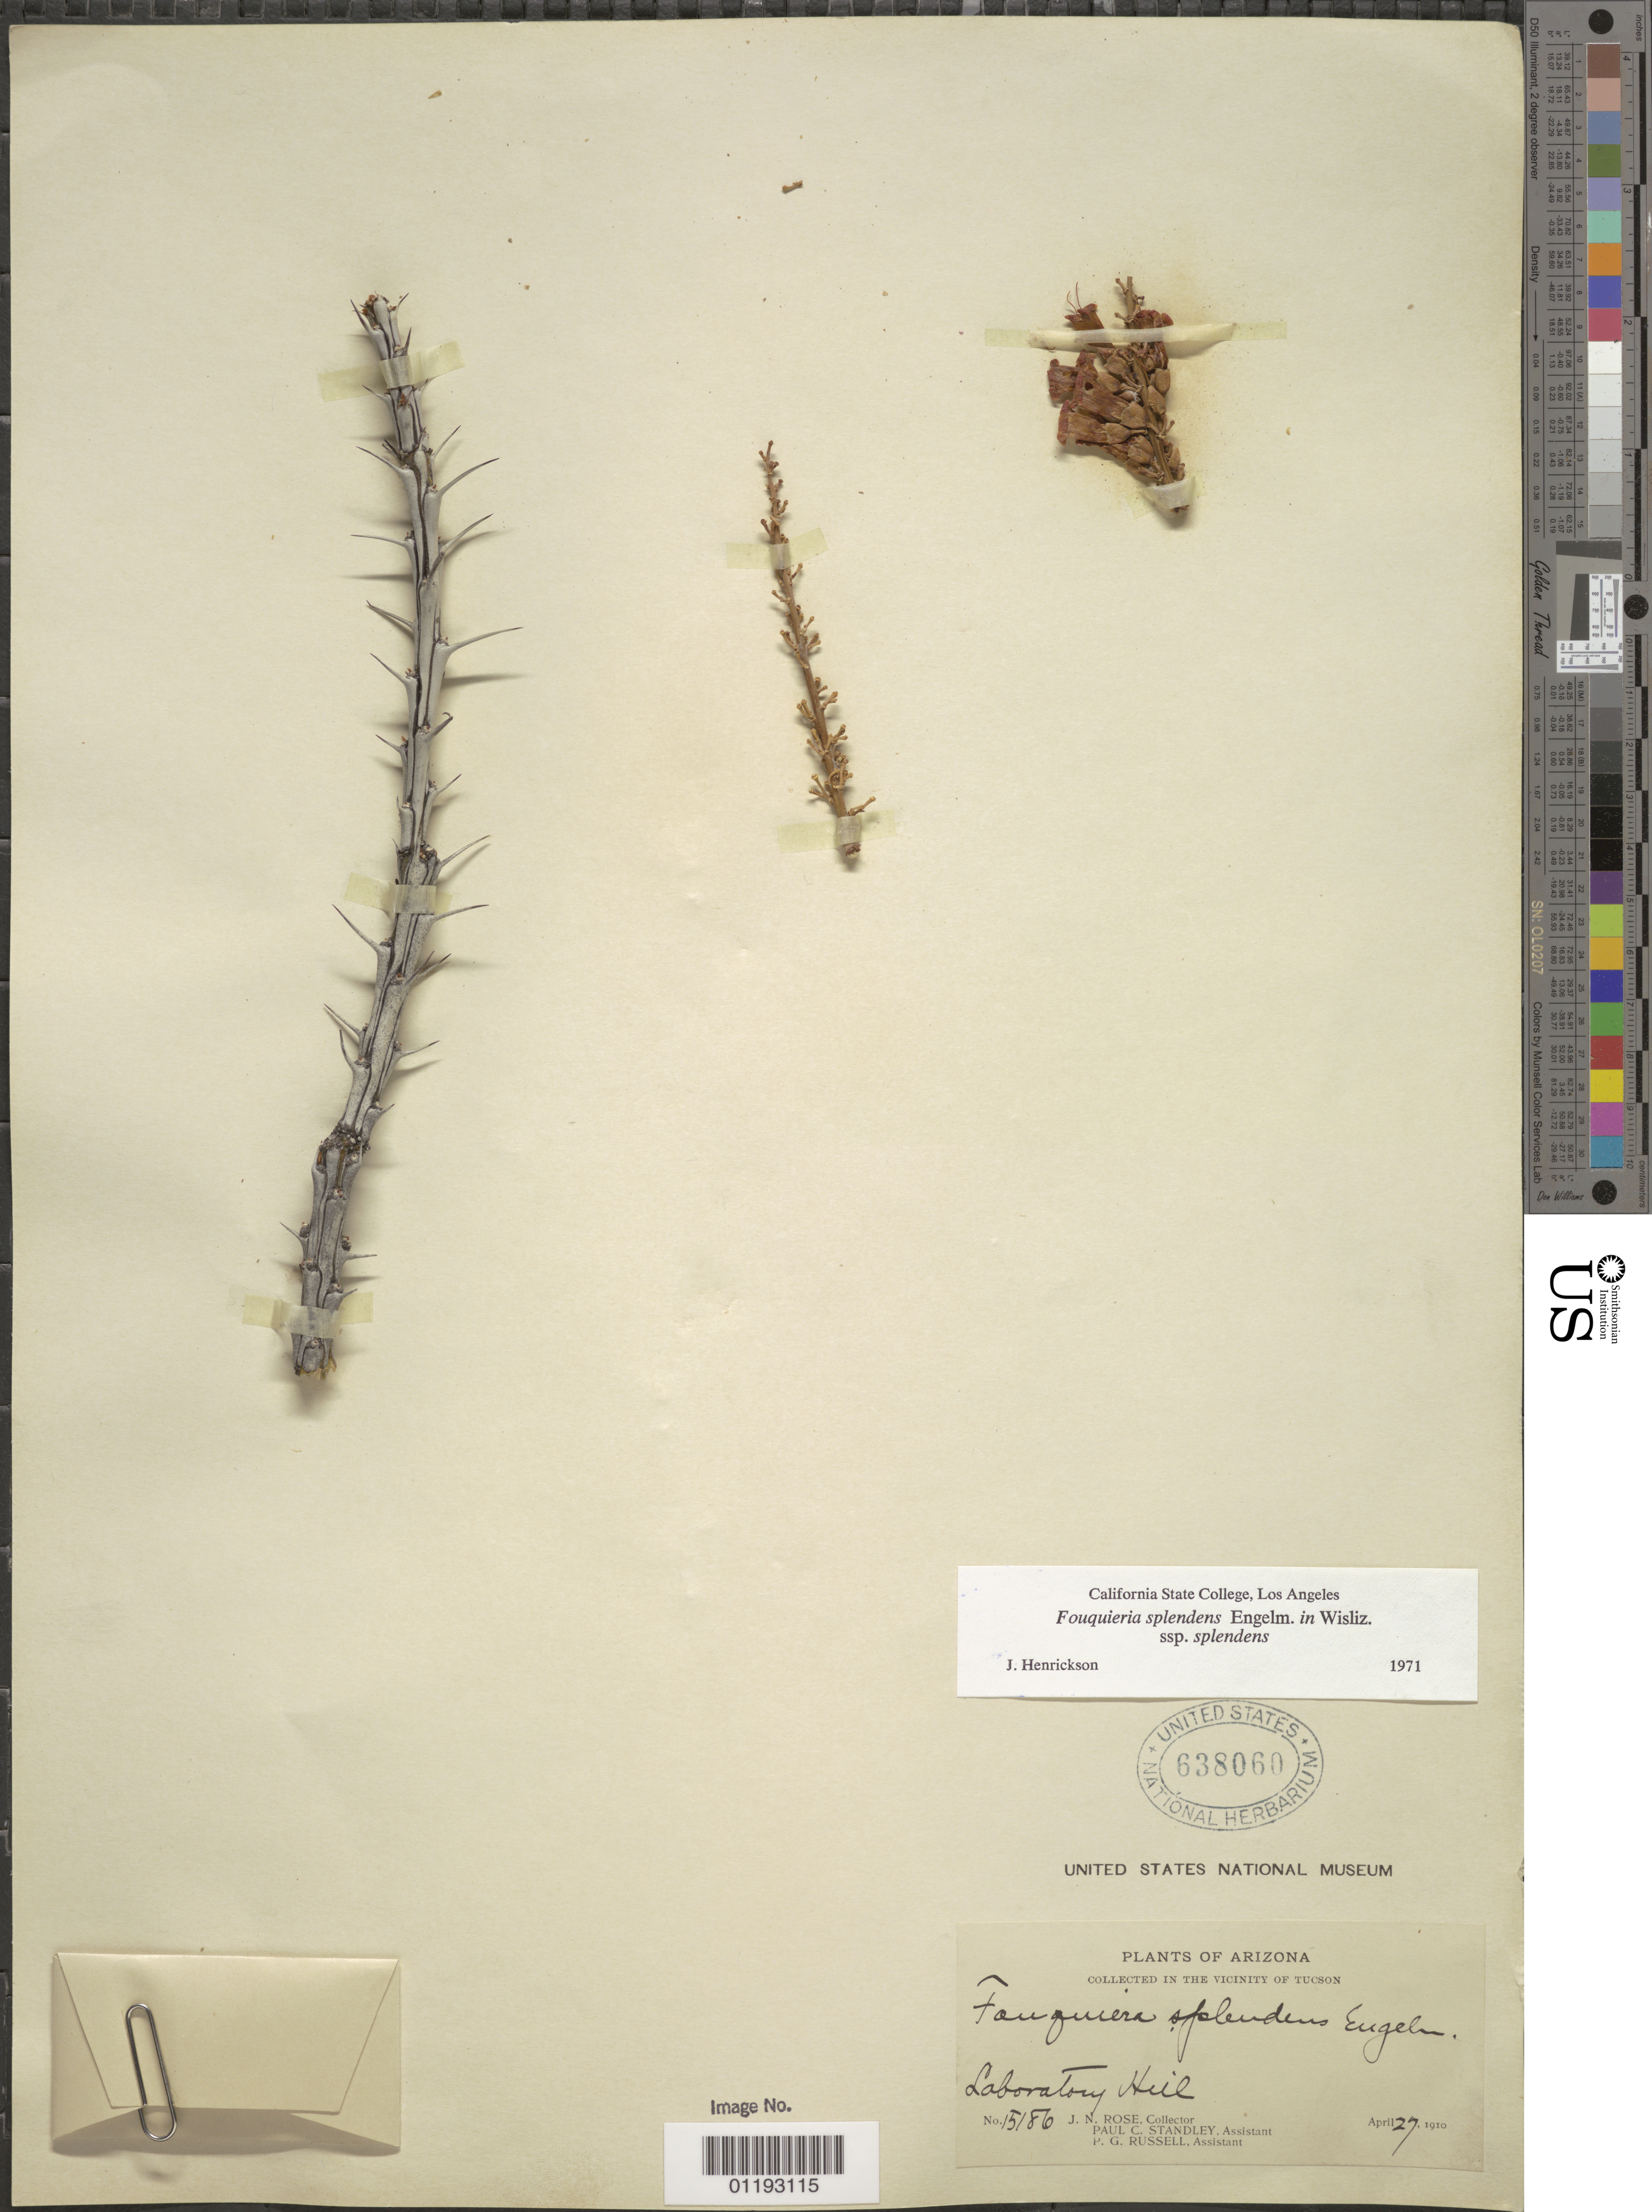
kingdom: Plantae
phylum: Tracheophyta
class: Magnoliopsida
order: Ericales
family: Fouquieriaceae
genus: Fouquieria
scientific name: Fouquieria splendens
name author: Engelm.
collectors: J. N. Rose & P. C. Standley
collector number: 15186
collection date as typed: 27 Apr 1910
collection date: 1910-04-27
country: United States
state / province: Arizona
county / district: Pima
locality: Vicinity of Tucson.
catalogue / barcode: US 638060